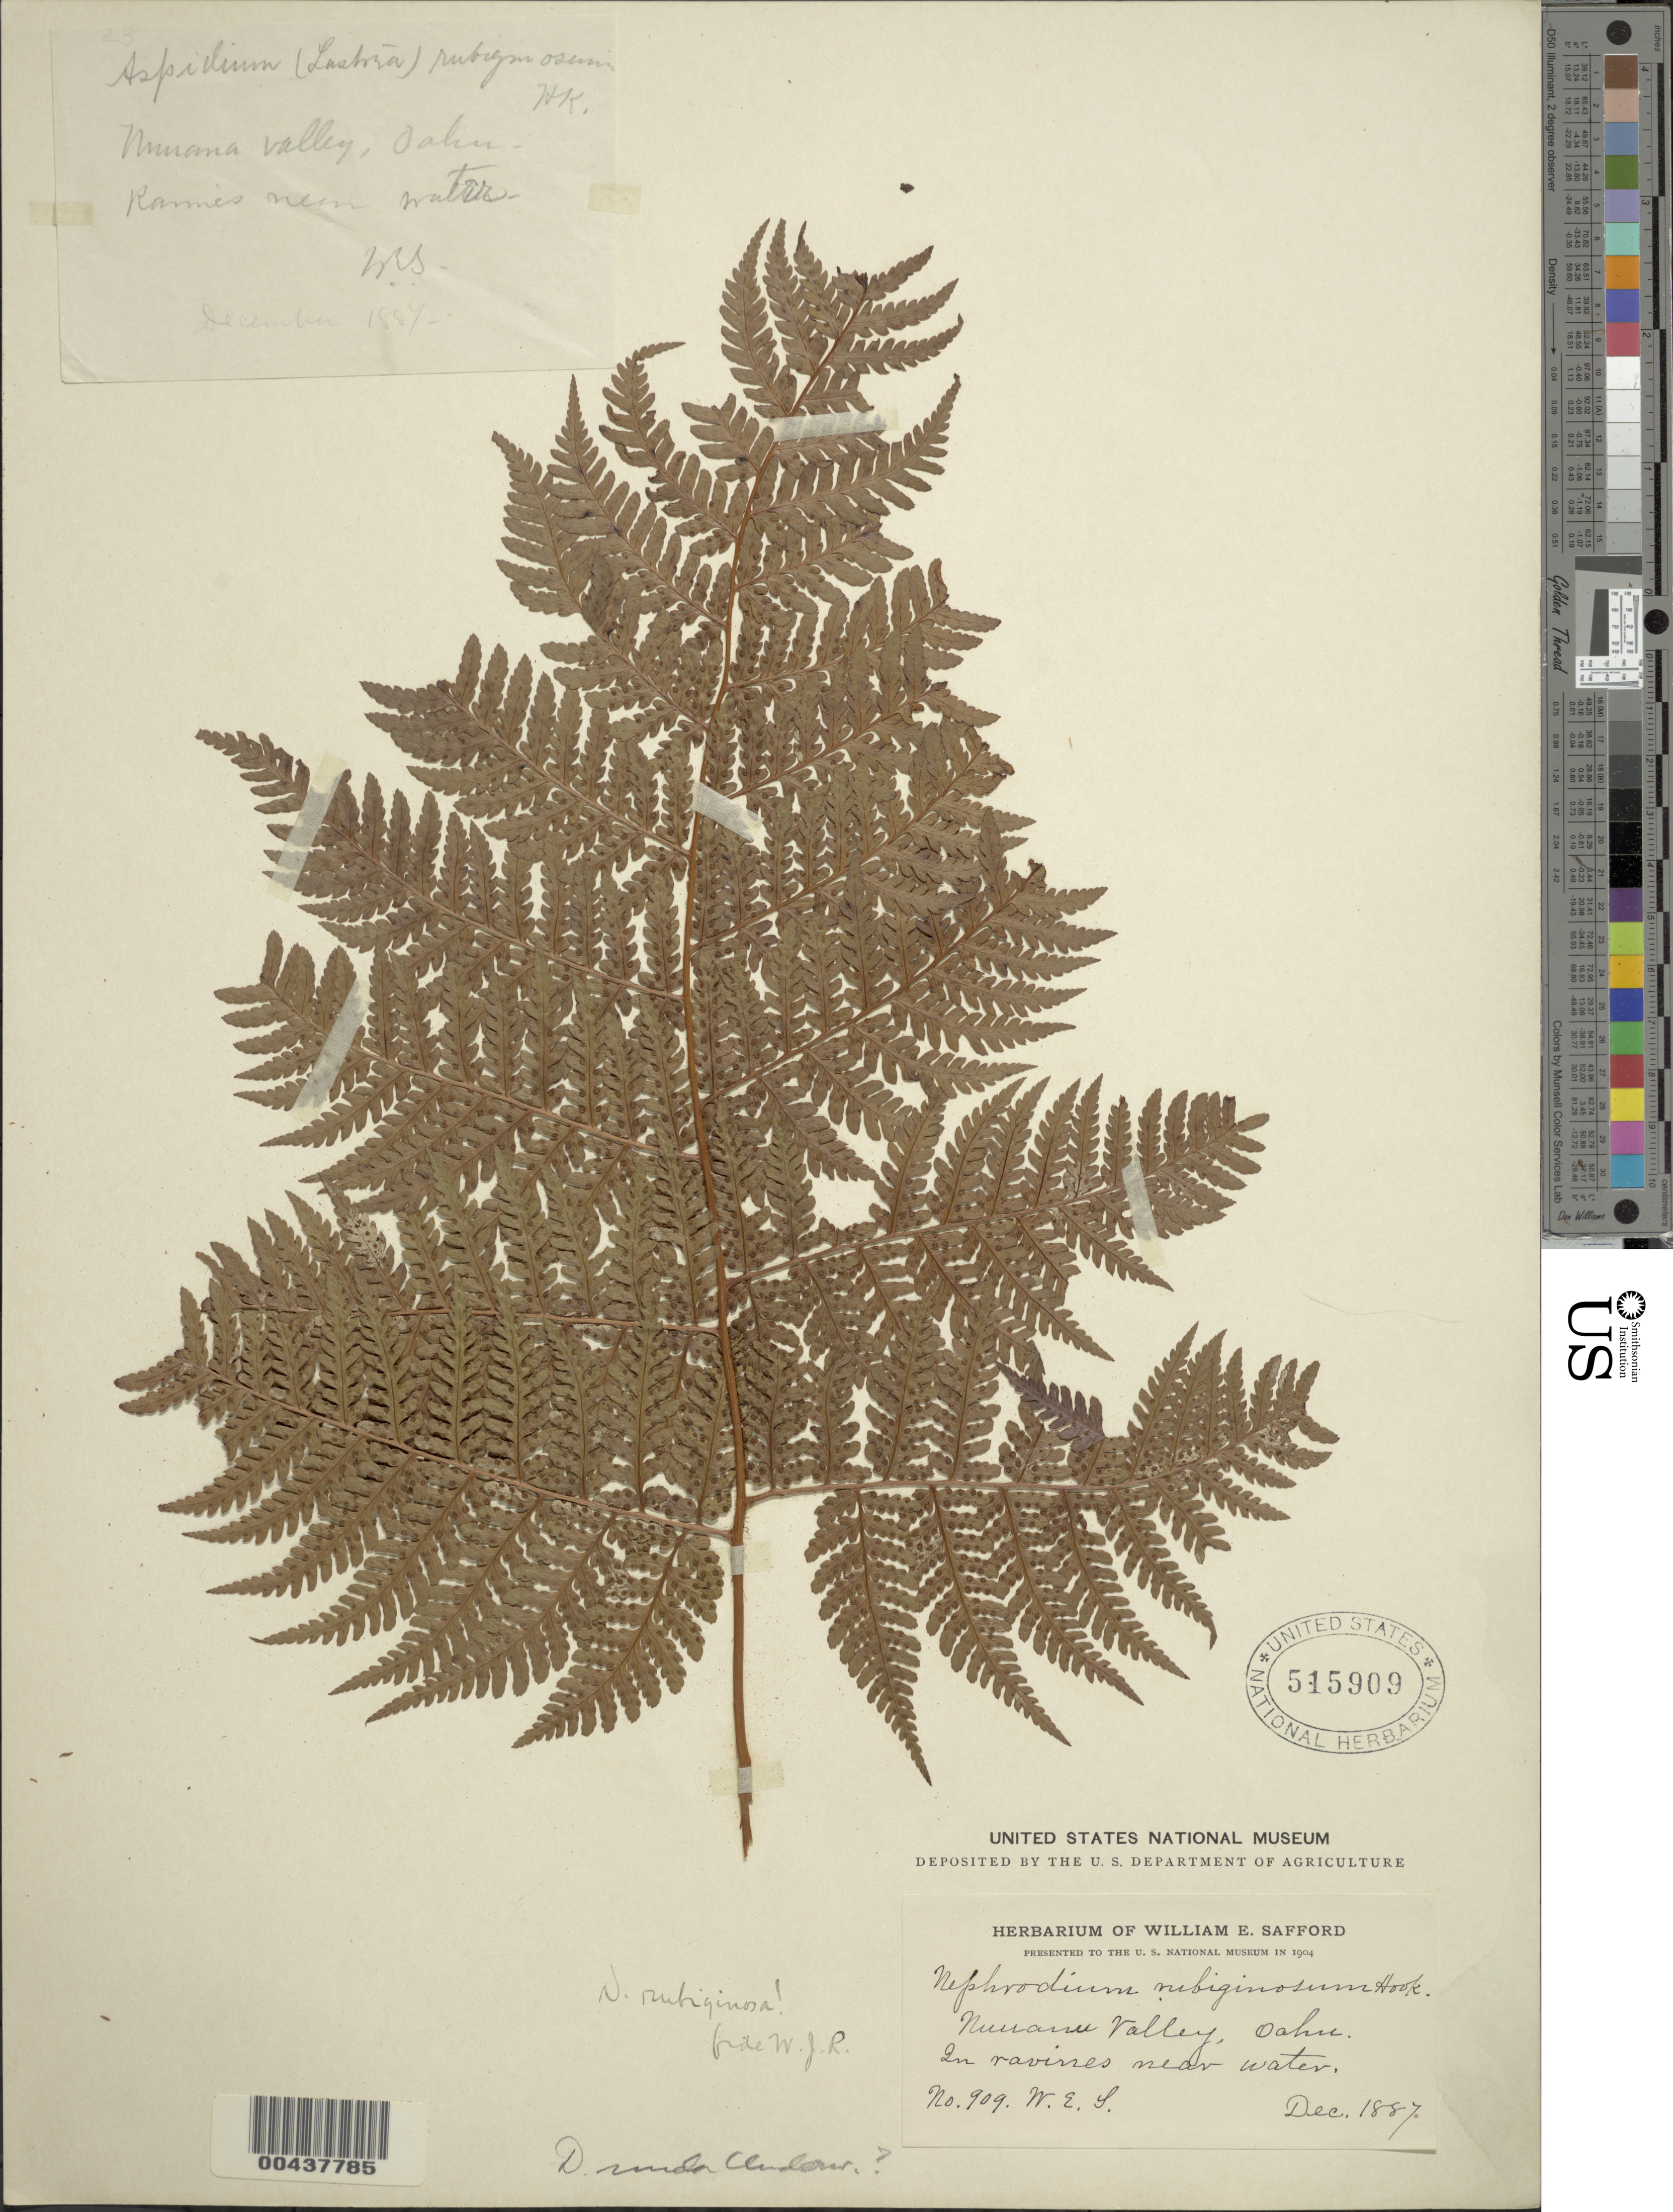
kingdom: Plantae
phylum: Tracheophyta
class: Polypodiopsida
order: Polypodiales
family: Dryopteridaceae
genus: Dryopteris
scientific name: Dryopteris glabra var. nuda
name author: (Underw.) Fraser-Jenk.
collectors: W. E. Safford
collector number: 909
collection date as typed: Dec 1887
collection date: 1887-12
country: United States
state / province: Hawaii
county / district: Honolulu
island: Oahu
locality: Nuuanu Valley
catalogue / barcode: US 515909